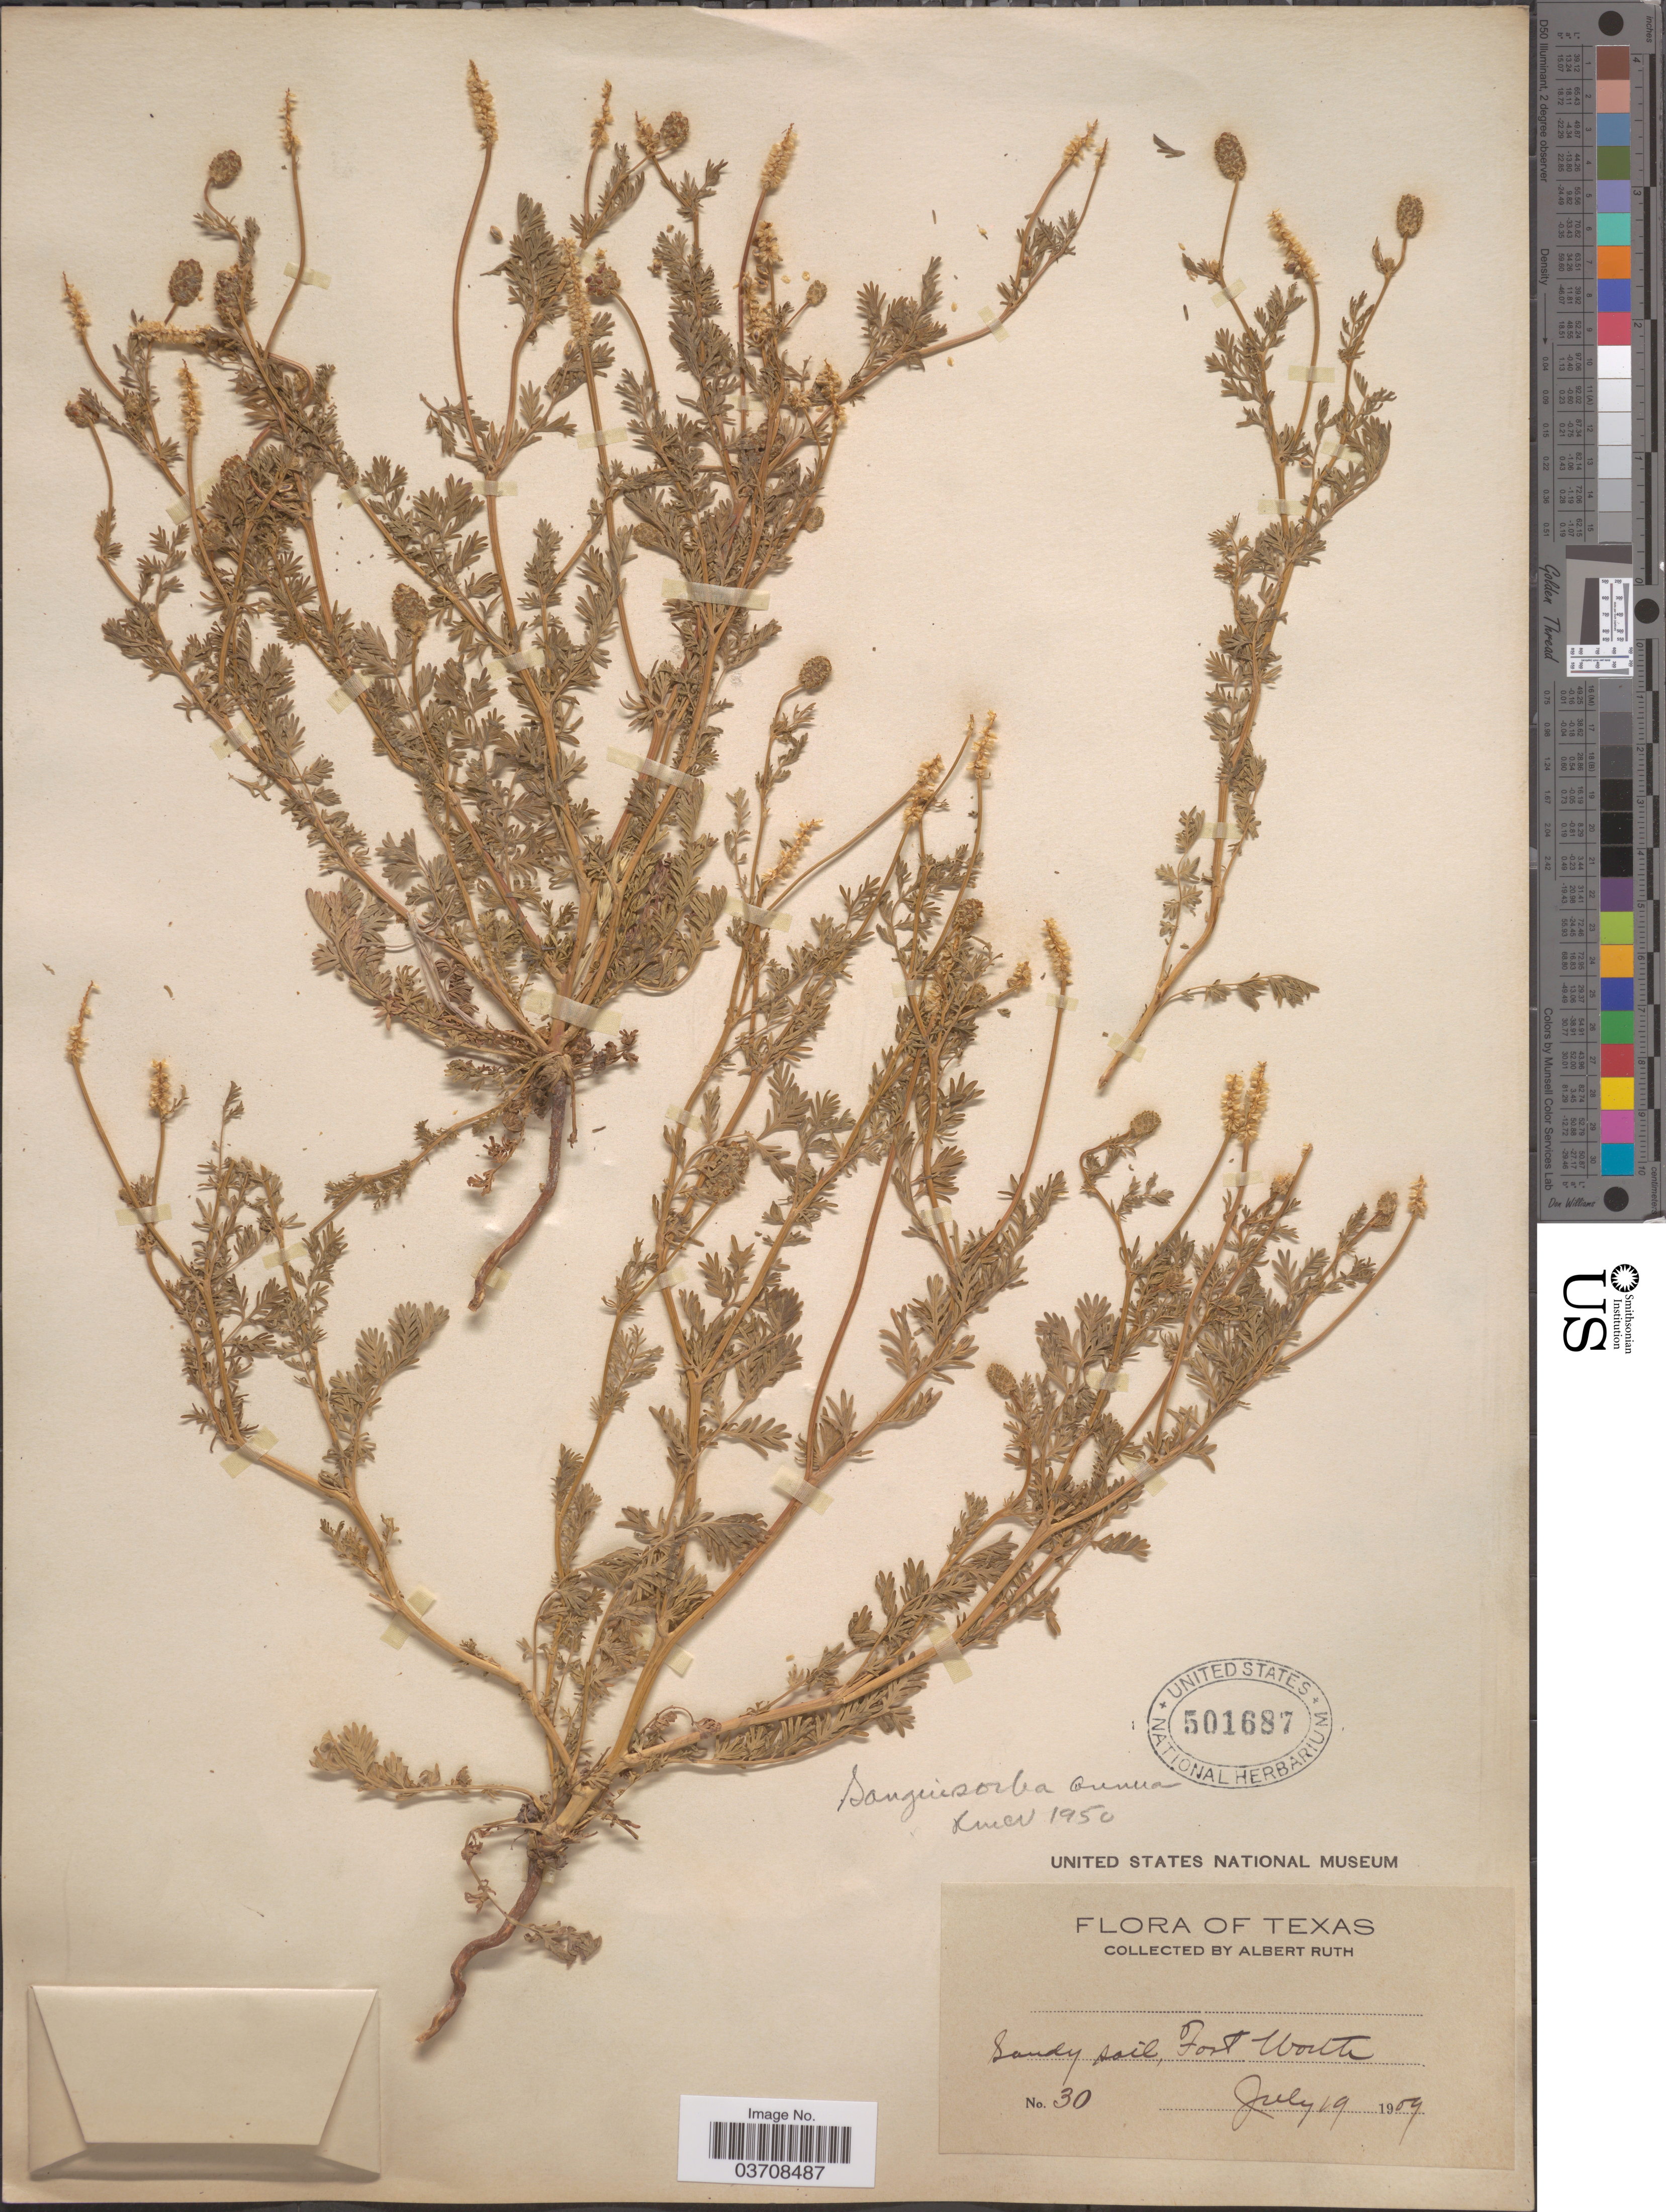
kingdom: Plantae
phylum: Tracheophyta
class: Magnoliopsida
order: Rosales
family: Rosaceae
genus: Sanguisorba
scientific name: Sanguisorba annua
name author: (Nutt. ex Hook.) Torr. & A. Gray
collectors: A. Ruth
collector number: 30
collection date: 1909-07-19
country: United States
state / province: Texas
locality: Fort Worth.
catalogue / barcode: US 501687